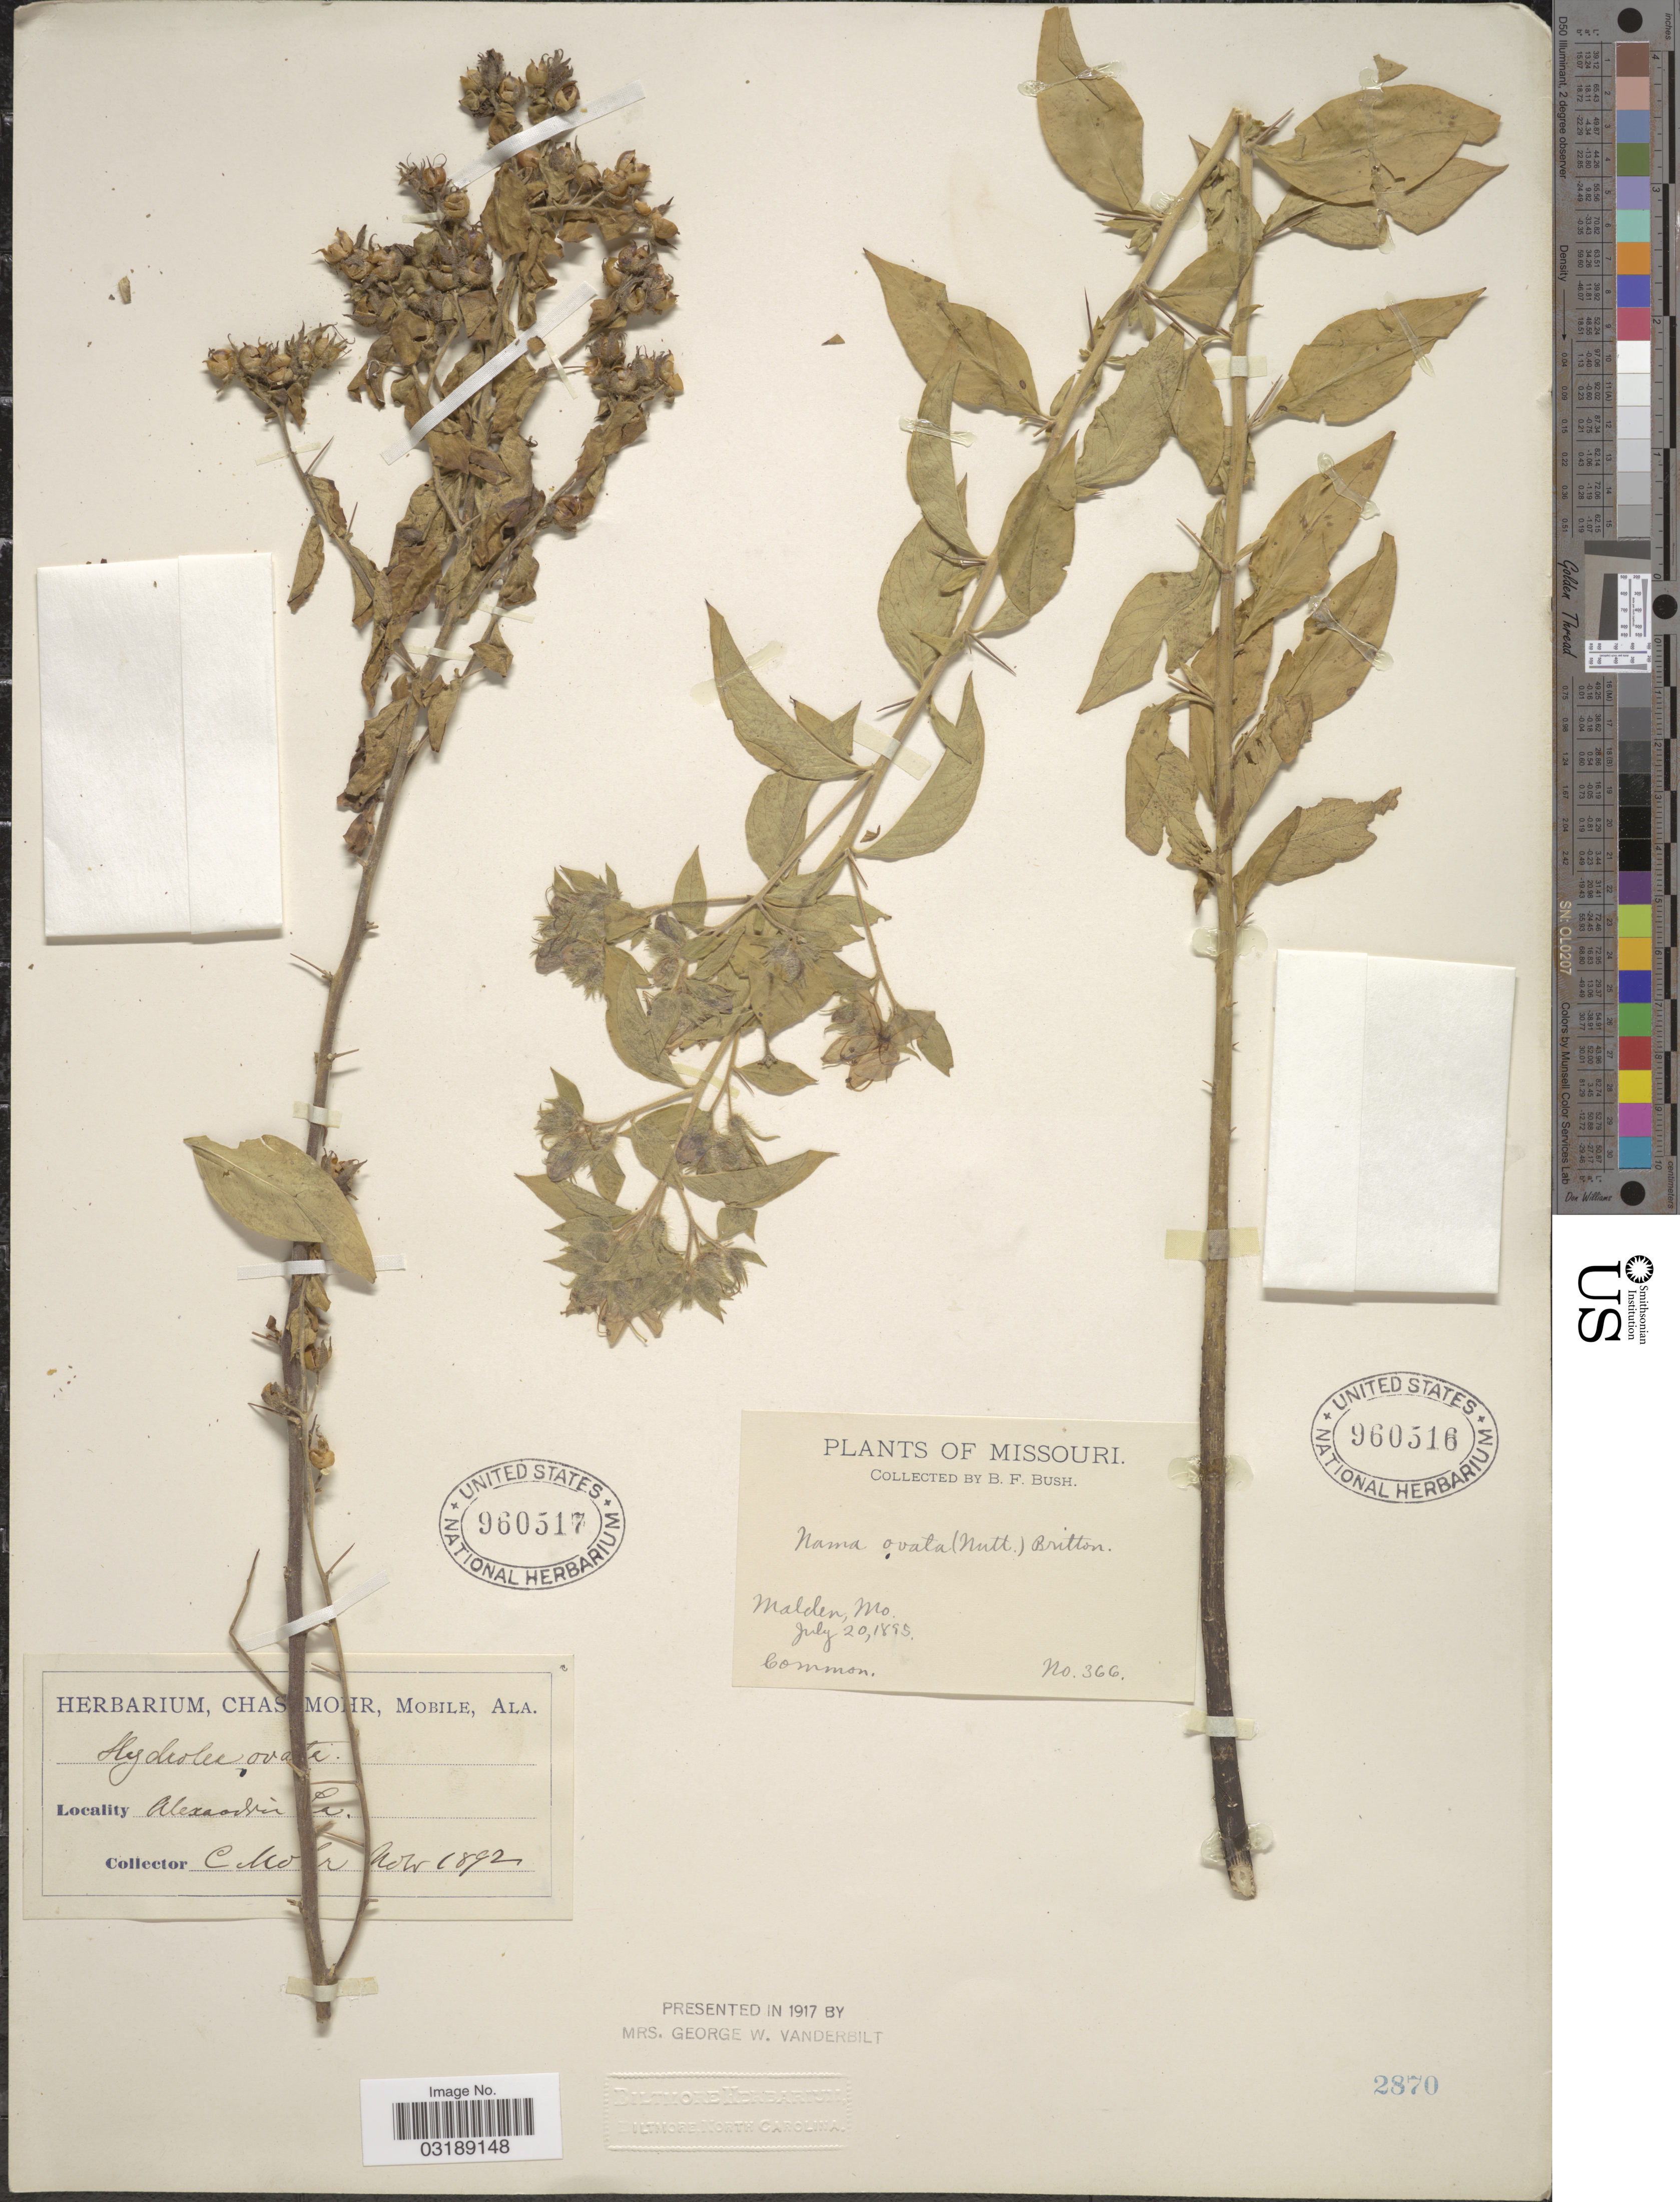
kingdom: Plantae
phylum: Tracheophyta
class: Magnoliopsida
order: Boraginales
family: Namaceae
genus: Nama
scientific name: Nama ovata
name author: (Nutt. ex Choisy) Britton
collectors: C. T. Mohr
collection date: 1892-11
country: United States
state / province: Louisiana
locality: Alexandria, La.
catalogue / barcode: US 960517